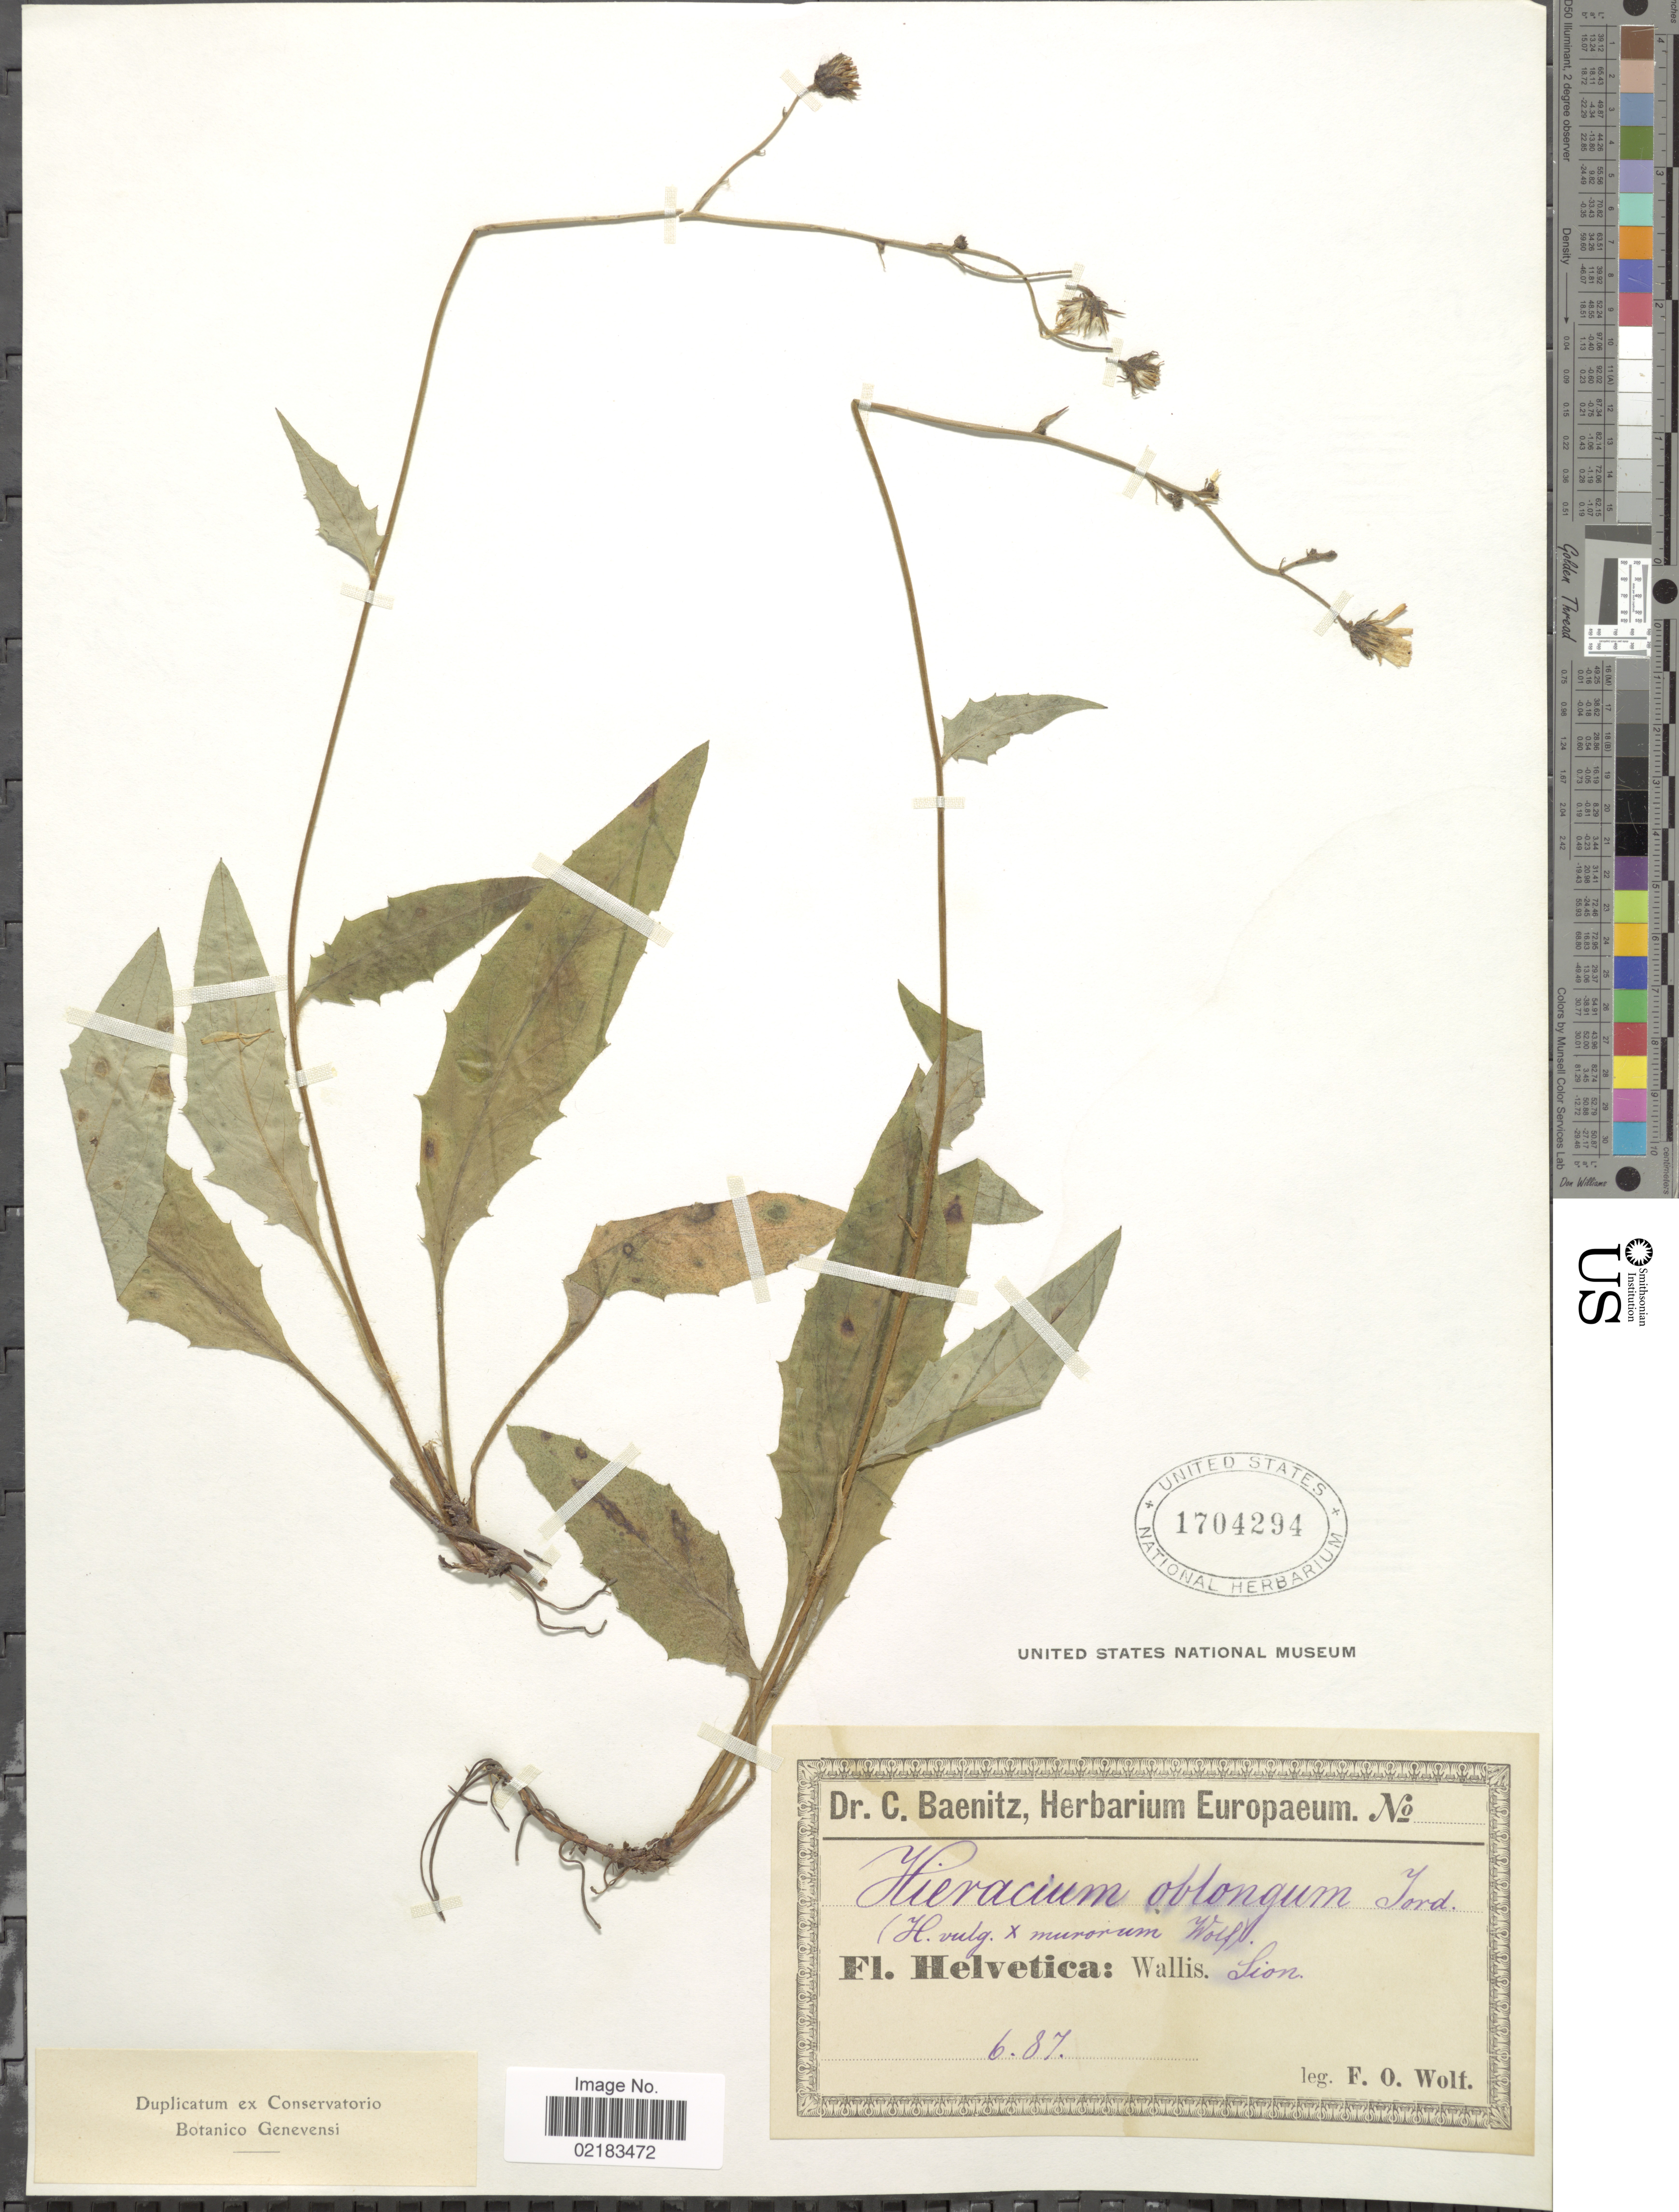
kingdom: Plantae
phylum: Tracheophyta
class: Magnoliopsida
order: Asterales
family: Asteraceae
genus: Hieracium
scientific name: Hieracium oblongum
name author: Jord.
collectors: F. Wolf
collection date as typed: Transcribed d/m/y: /6/87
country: Switzerland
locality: Helvetica: Wallis. Lion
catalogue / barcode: US 1704294